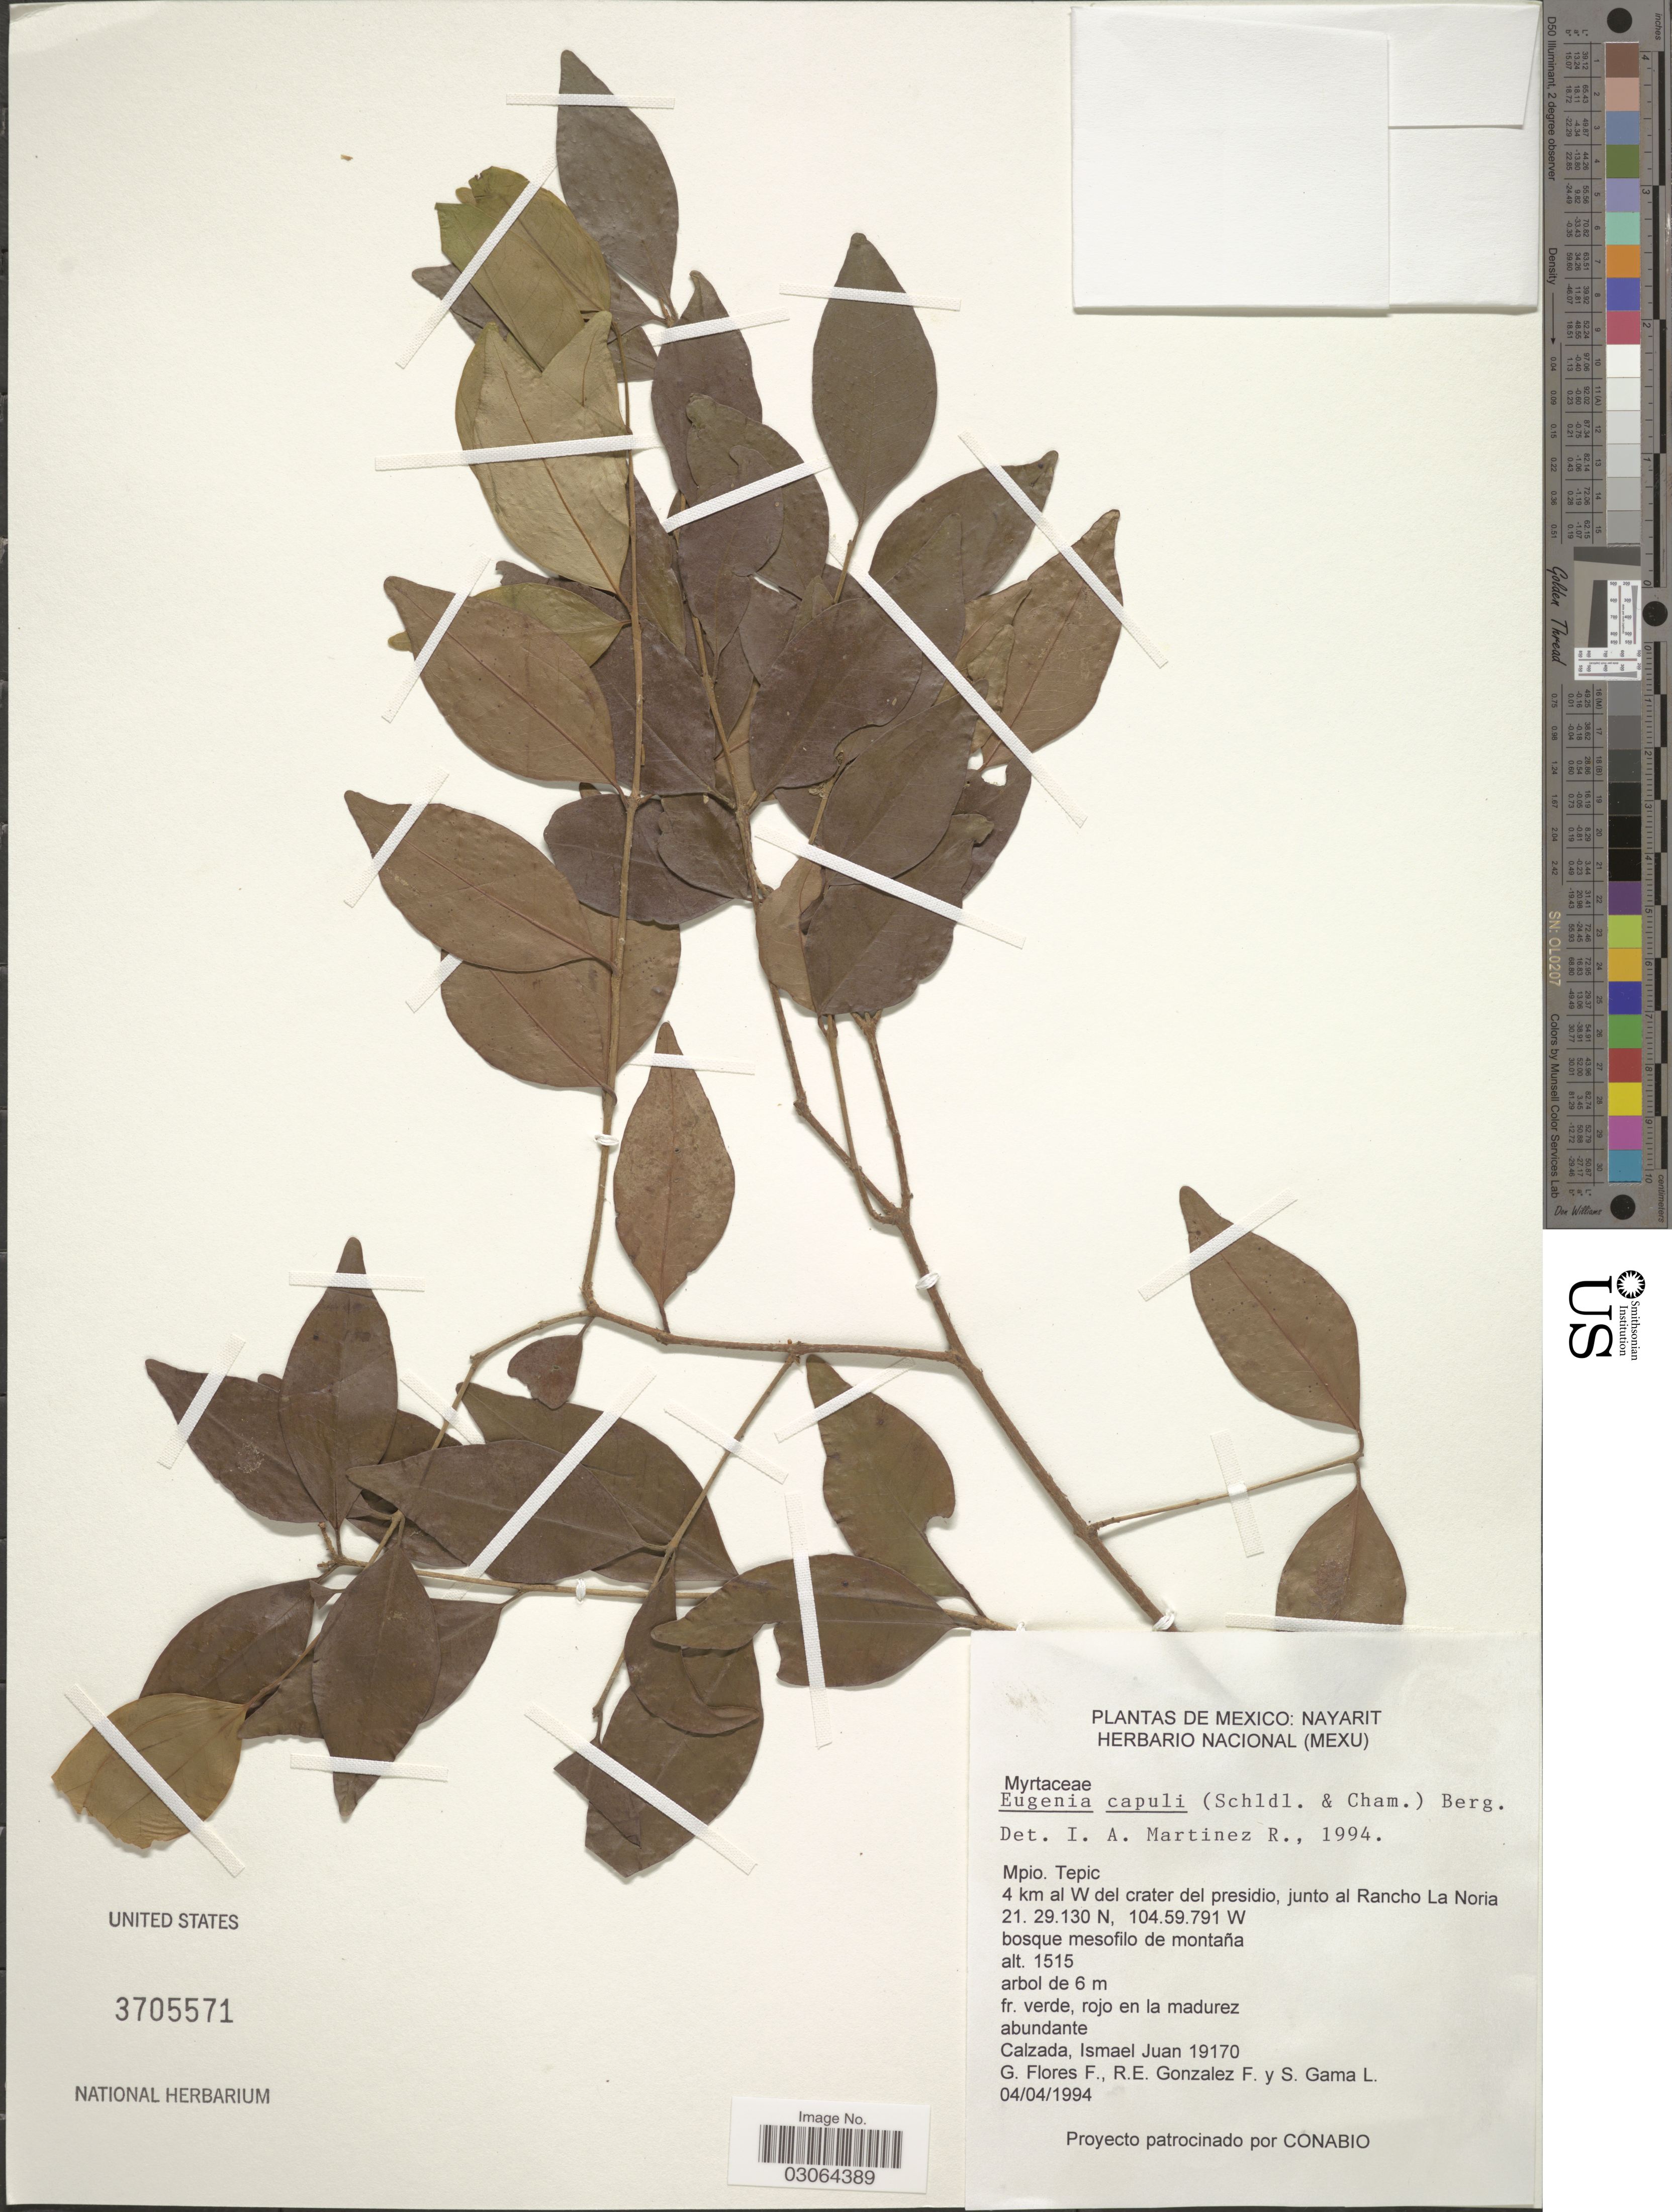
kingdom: Plantae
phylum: Tracheophyta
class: Magnoliopsida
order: Myrtales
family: Myrtaceae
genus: Eugenia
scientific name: Eugenia capuli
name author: (Schltdl. & Cham.) Hook. & Arn.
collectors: J. Calzada, G. Flores F., R. E. Gonzalez F. & S. Gama López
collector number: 19170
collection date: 1994-04-04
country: Mexico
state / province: Nayarit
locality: Mpio. Tepic, 4 km al W del crater del presidio, junto al Rancho La Noria.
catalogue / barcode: US 3705571